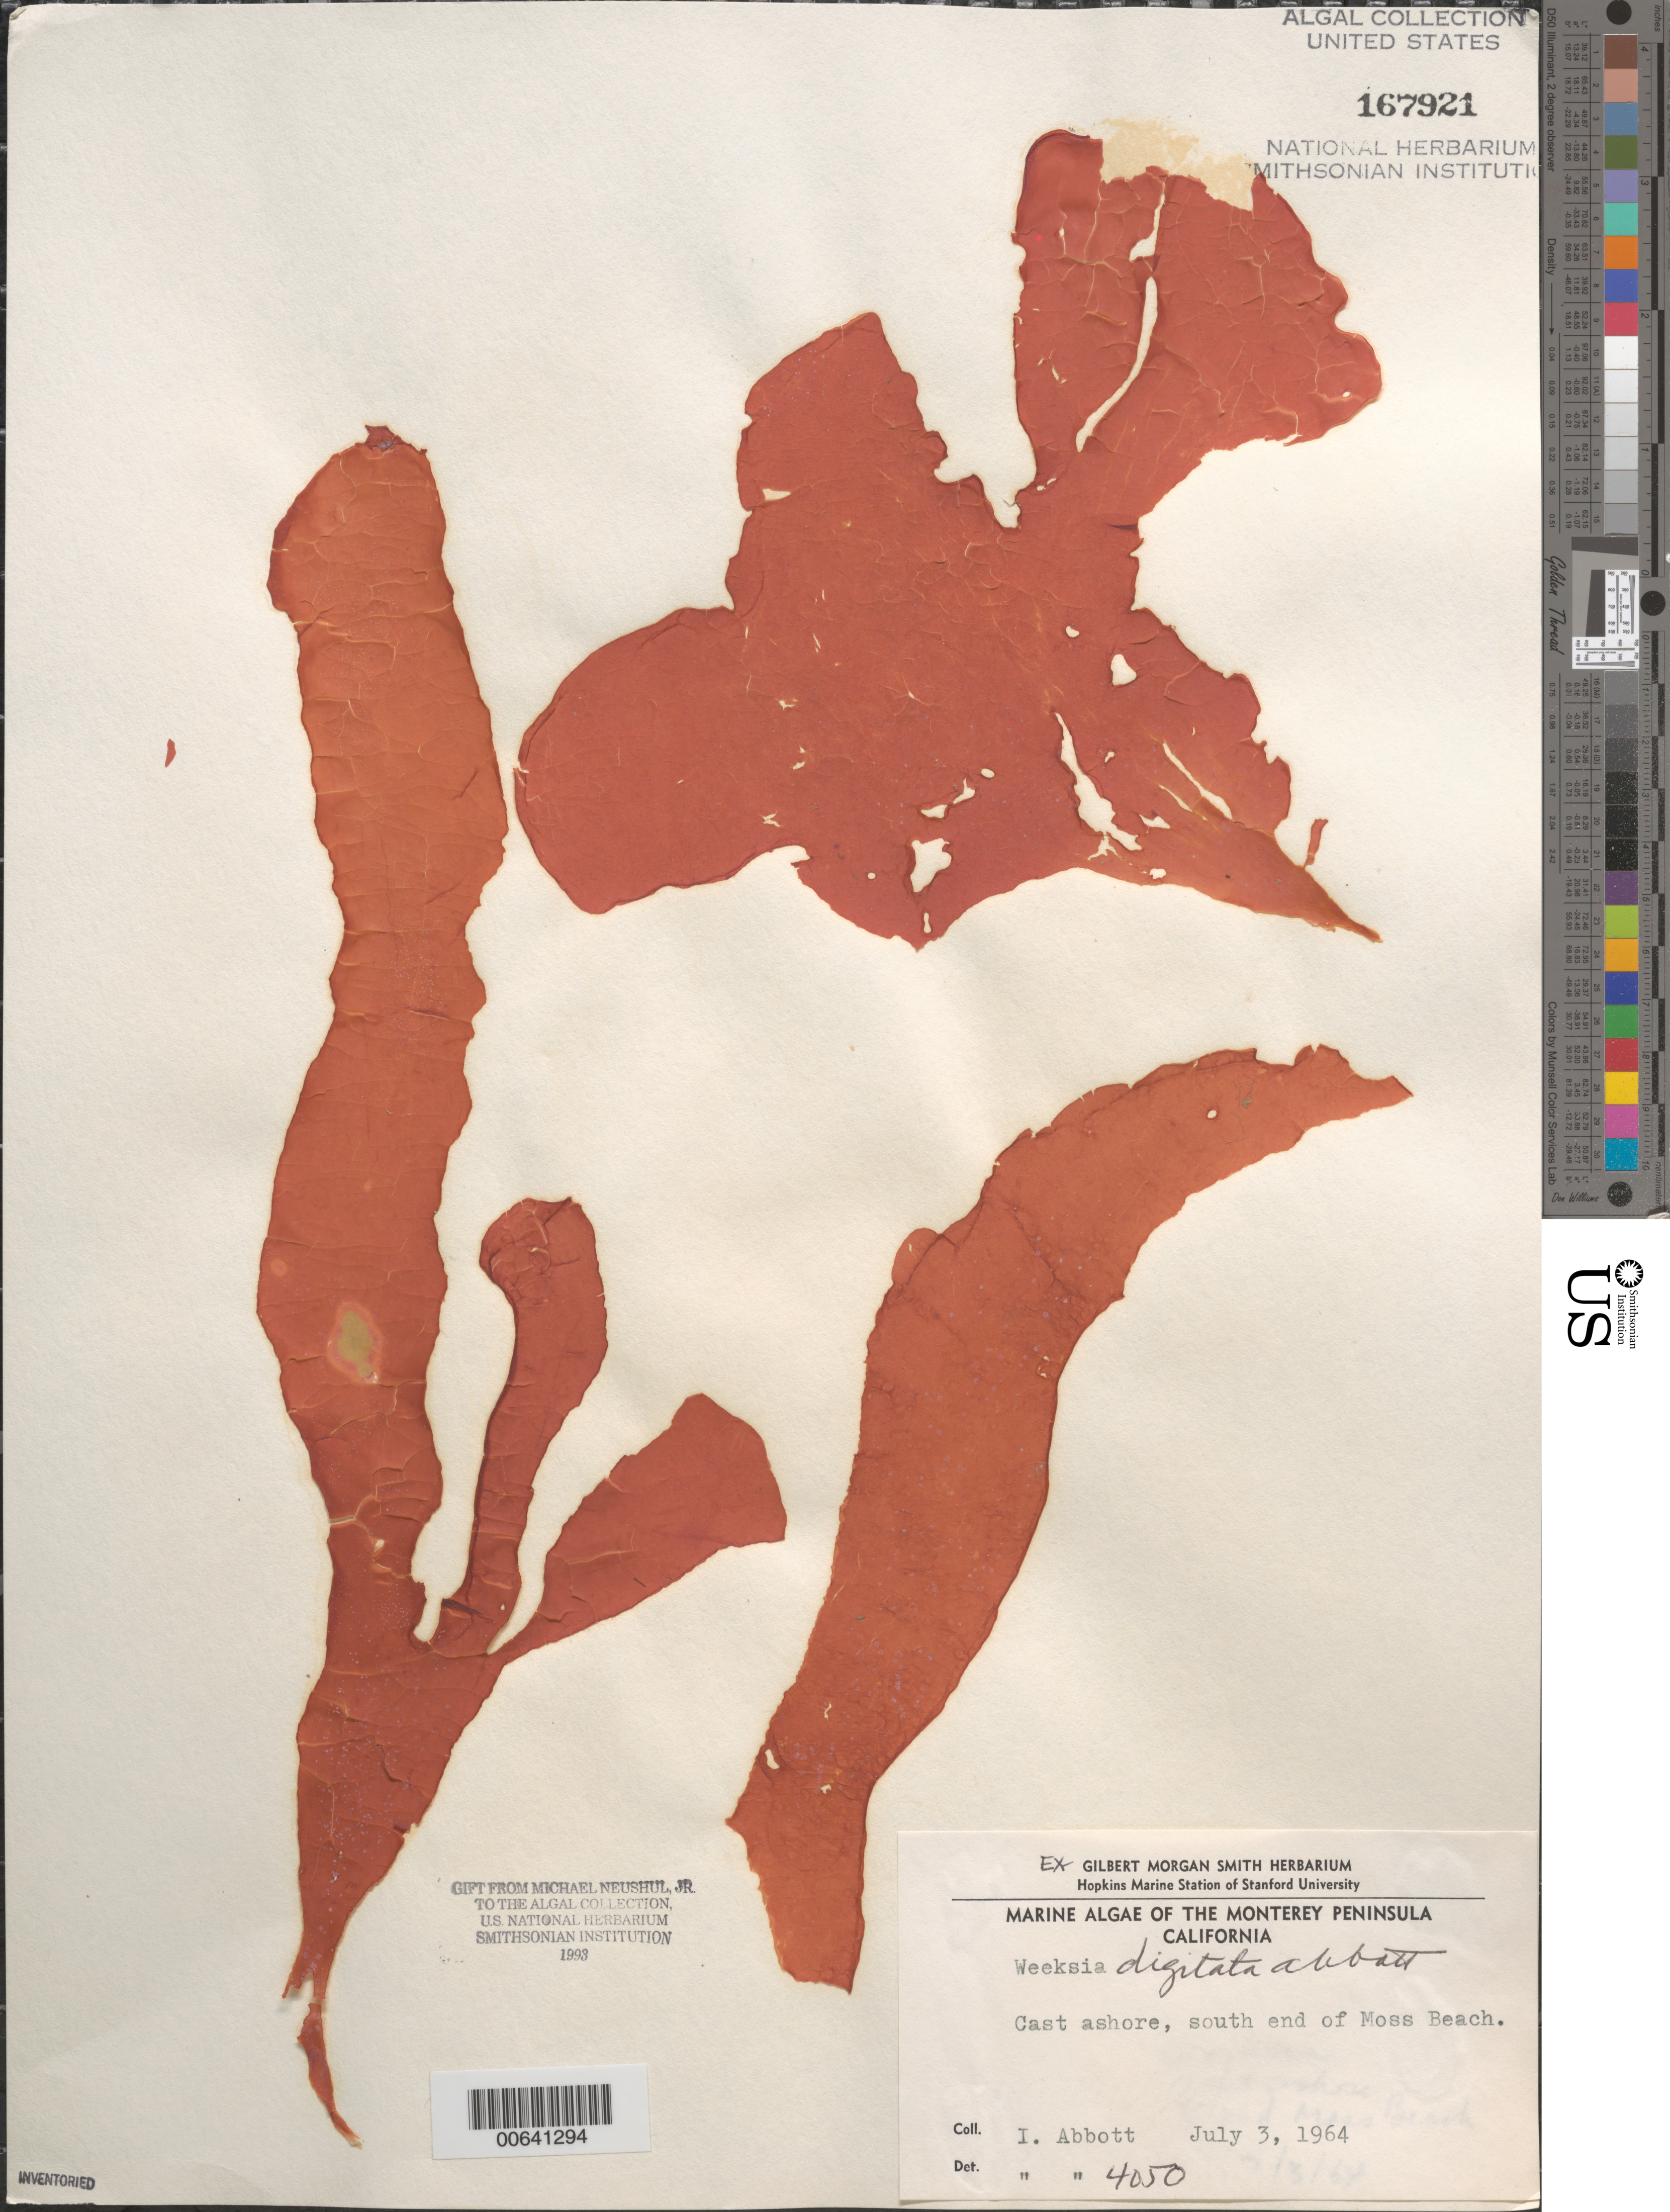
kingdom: Plantae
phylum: Rhodophyta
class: Florideophyceae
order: Gigartinales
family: Dumontiaceae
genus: Weeksia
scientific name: Weeksia digitata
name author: I.A. Abbott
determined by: Abbott, Isabella A.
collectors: I. A. Abbott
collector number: IAA 4050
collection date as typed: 03 Jul 1964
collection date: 1964-07-03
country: United States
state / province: California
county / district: Monterey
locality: Moss Beach, south end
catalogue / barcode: US 167921